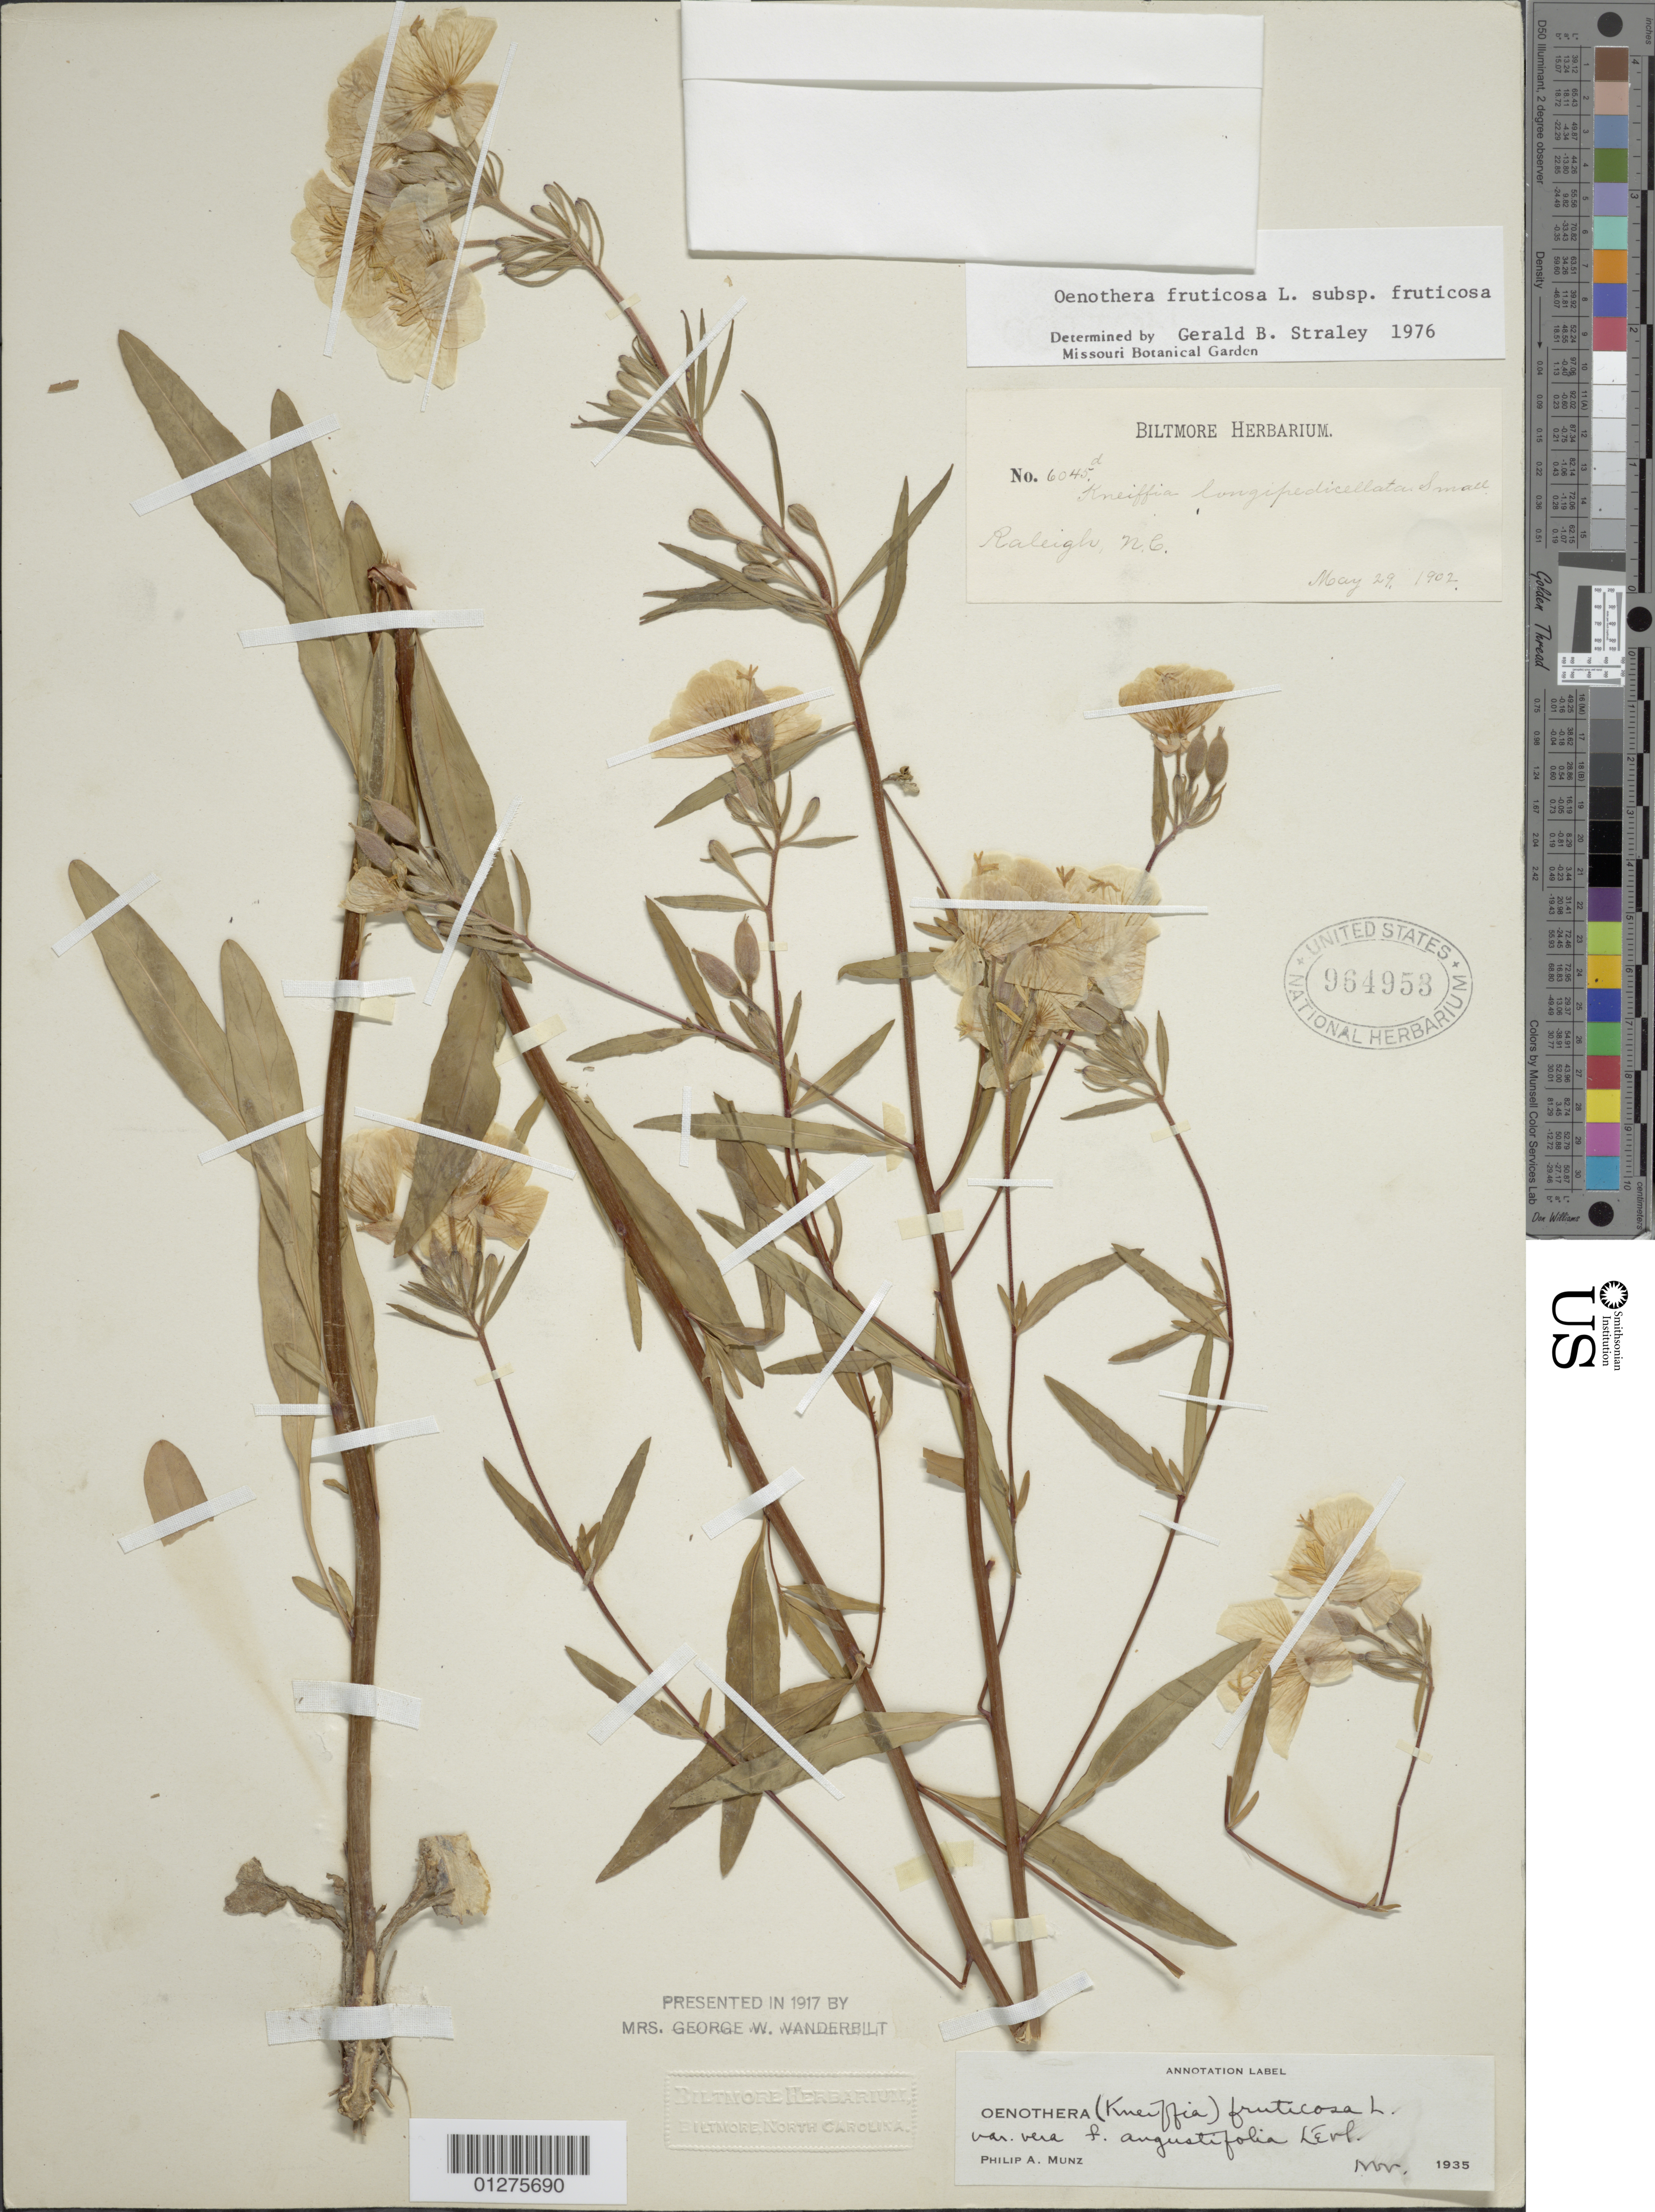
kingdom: Plantae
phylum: Tracheophyta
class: Magnoliopsida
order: Myrtales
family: Onagraceae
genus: Oenothera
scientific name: Oenothera fruticosa subsp. fruticosa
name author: L.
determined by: Straley, G. B.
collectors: ex herb. Biltmore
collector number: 6045d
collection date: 1902-05-29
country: United States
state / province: North Carolina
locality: Raleigh.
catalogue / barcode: US 964953